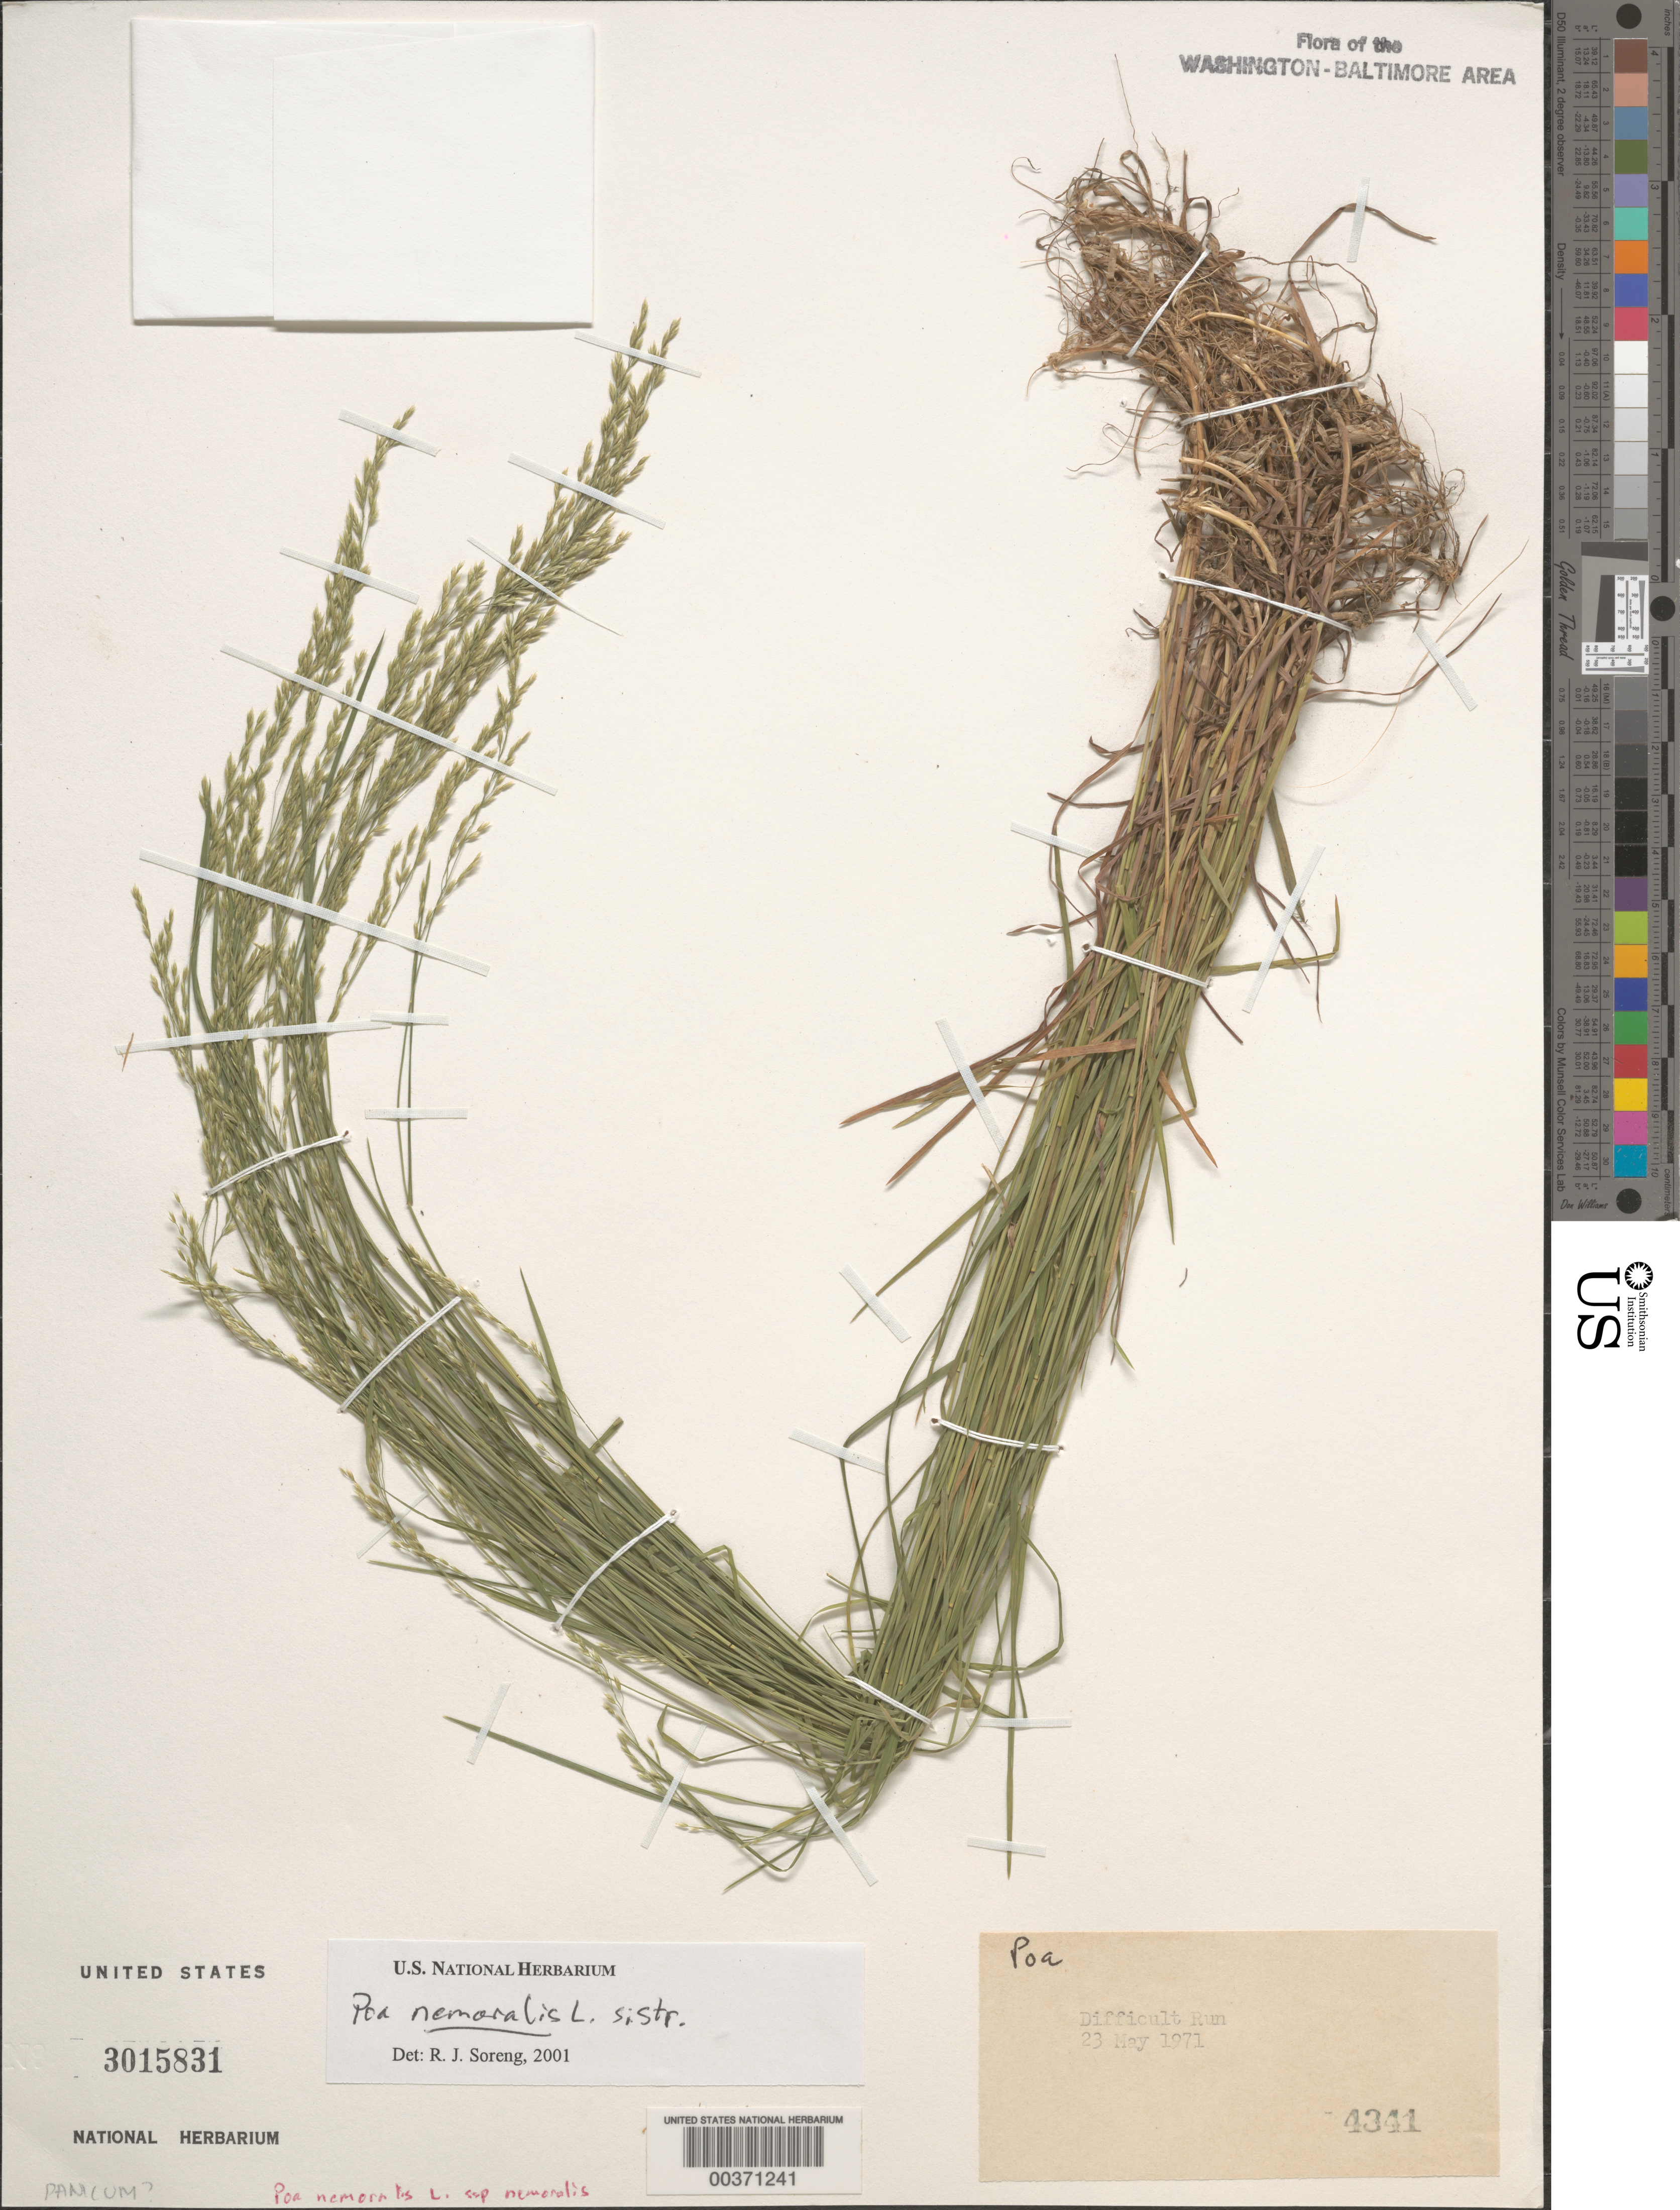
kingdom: Plantae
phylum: Tracheophyta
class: Liliopsida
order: Poales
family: Poaceae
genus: Poa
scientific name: Poa sp.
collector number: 4341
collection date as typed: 23 May 1971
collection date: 1971-05-23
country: United States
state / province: Virginia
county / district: Fairfax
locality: Difficult Run C. and O. Canal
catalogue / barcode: US 3015831